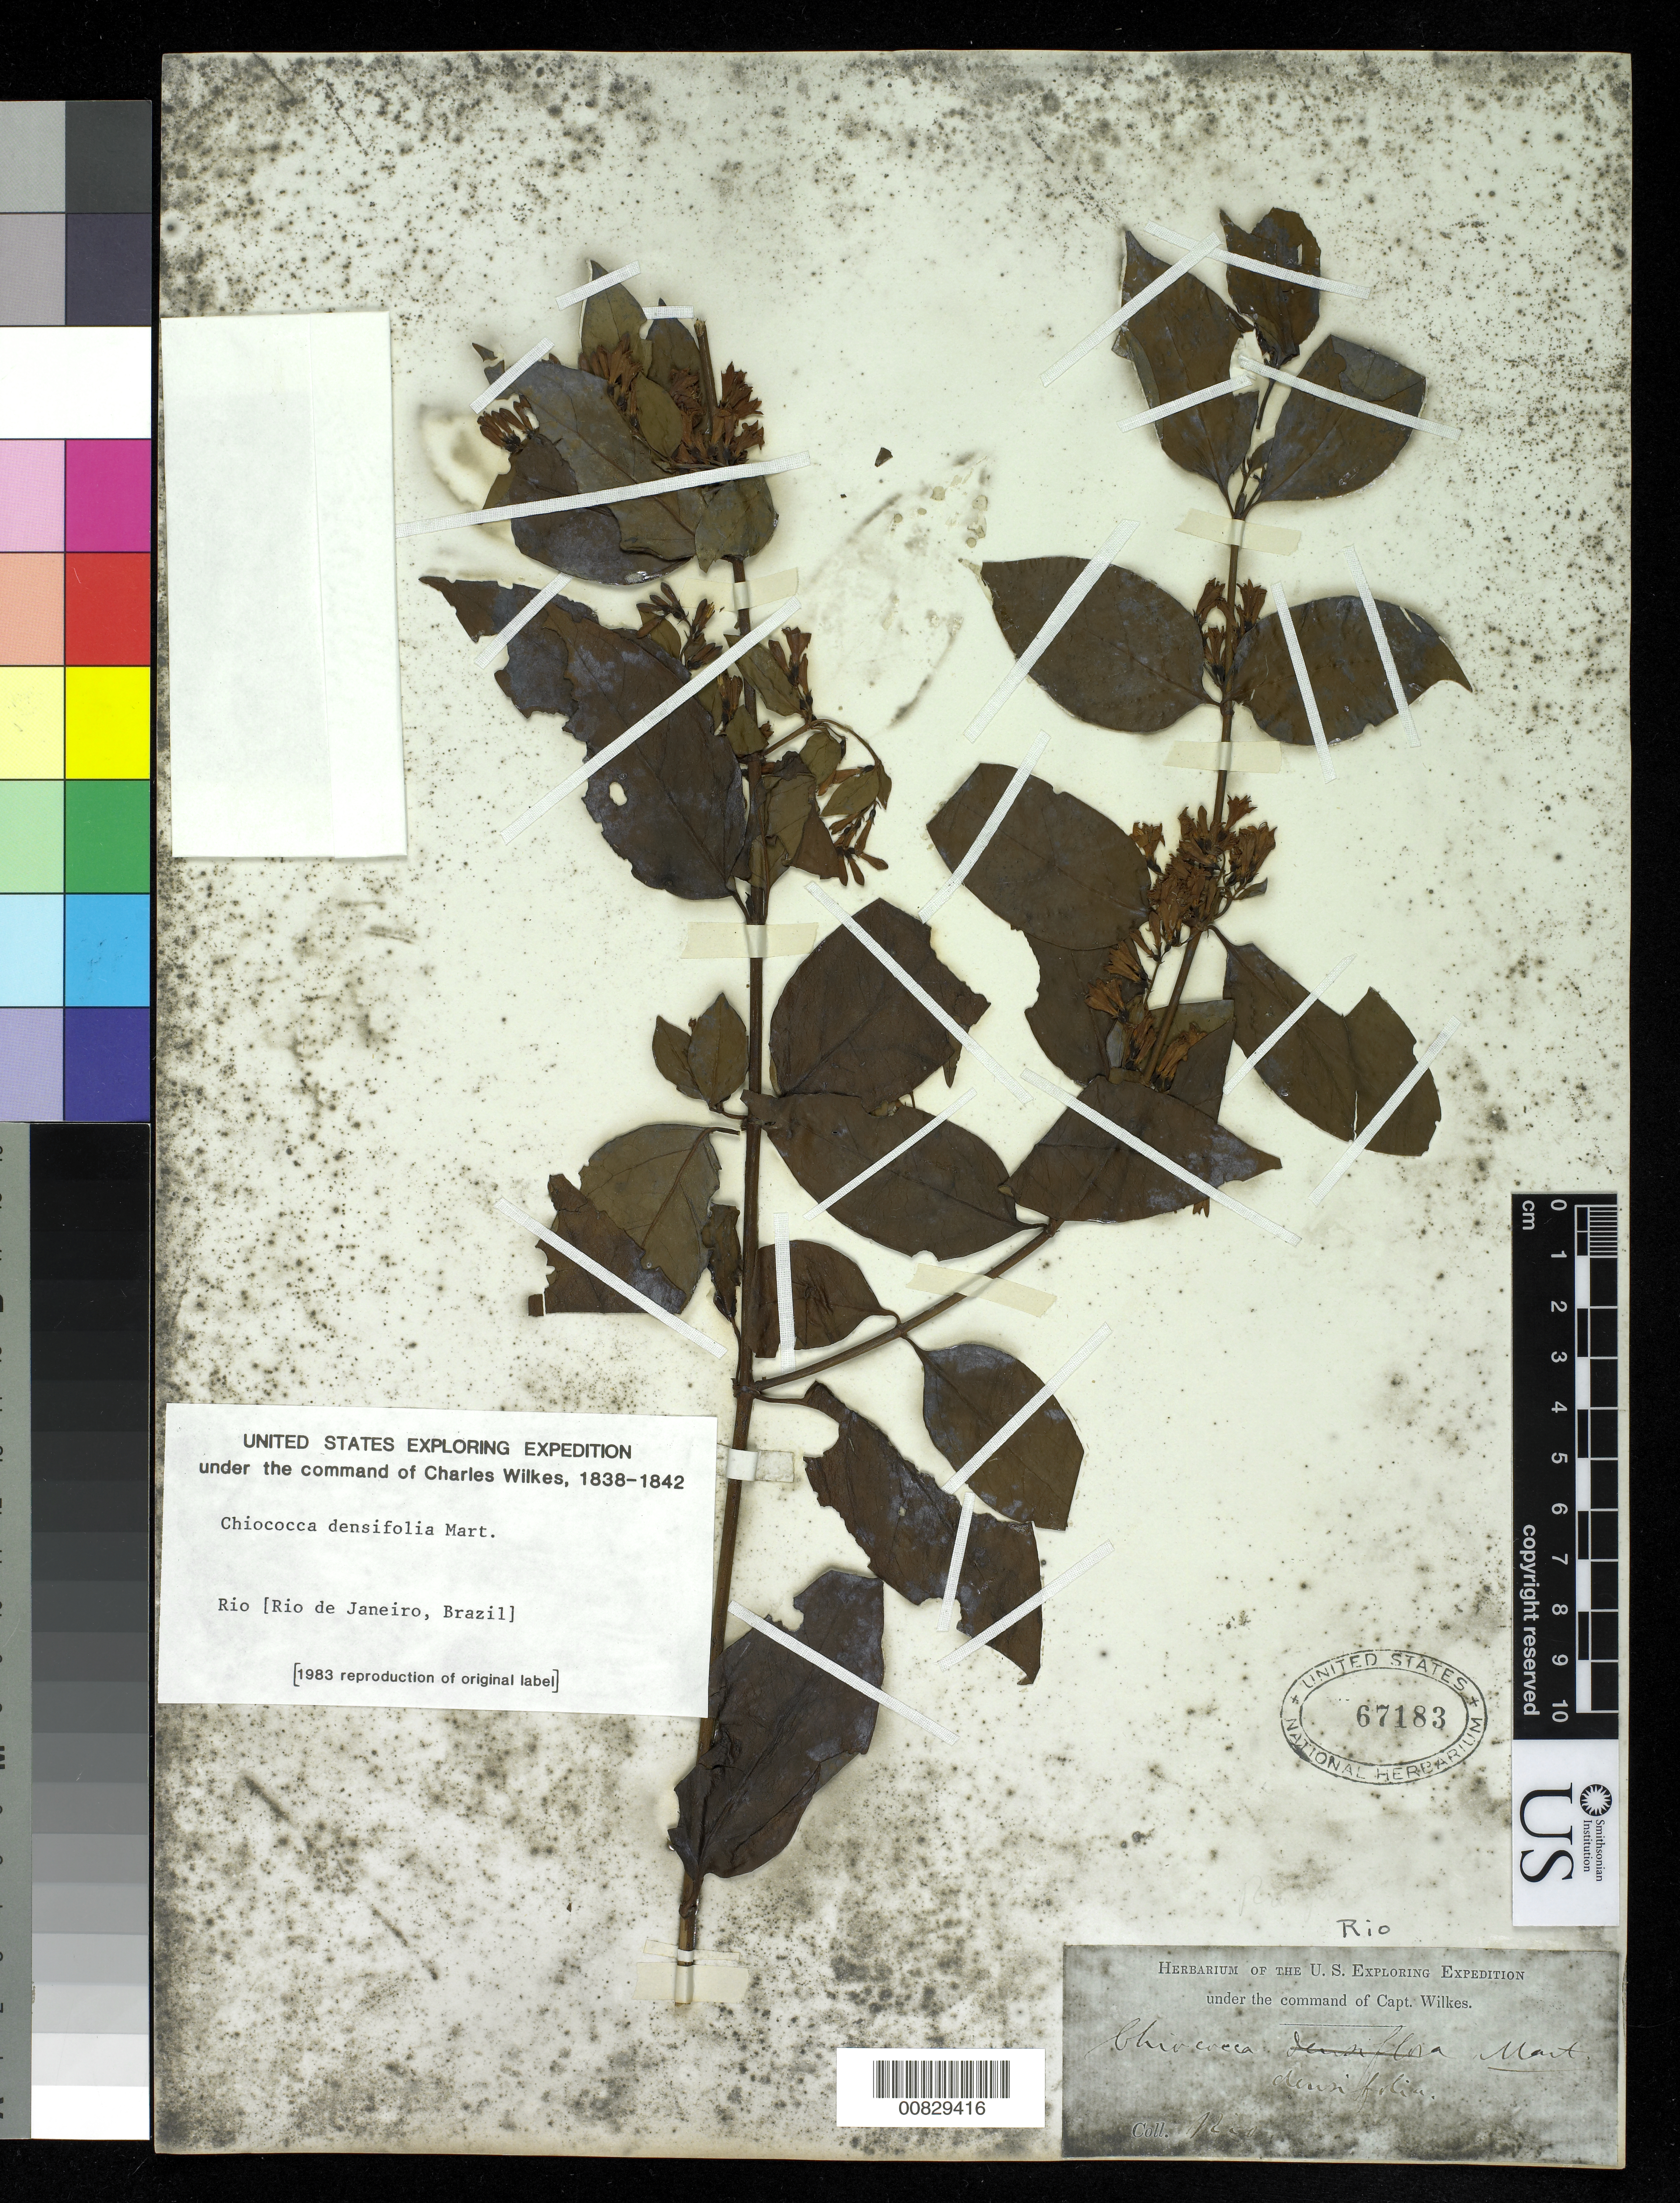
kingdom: Plantae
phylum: Tracheophyta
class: Magnoliopsida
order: Gentianales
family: Rubiaceae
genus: Chiococca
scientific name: Chiococca densifolia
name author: Mart.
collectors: Wilkes Explor. Exped.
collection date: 1838/1842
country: Brazil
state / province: Rio de Janeiro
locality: Rio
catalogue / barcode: US 67183